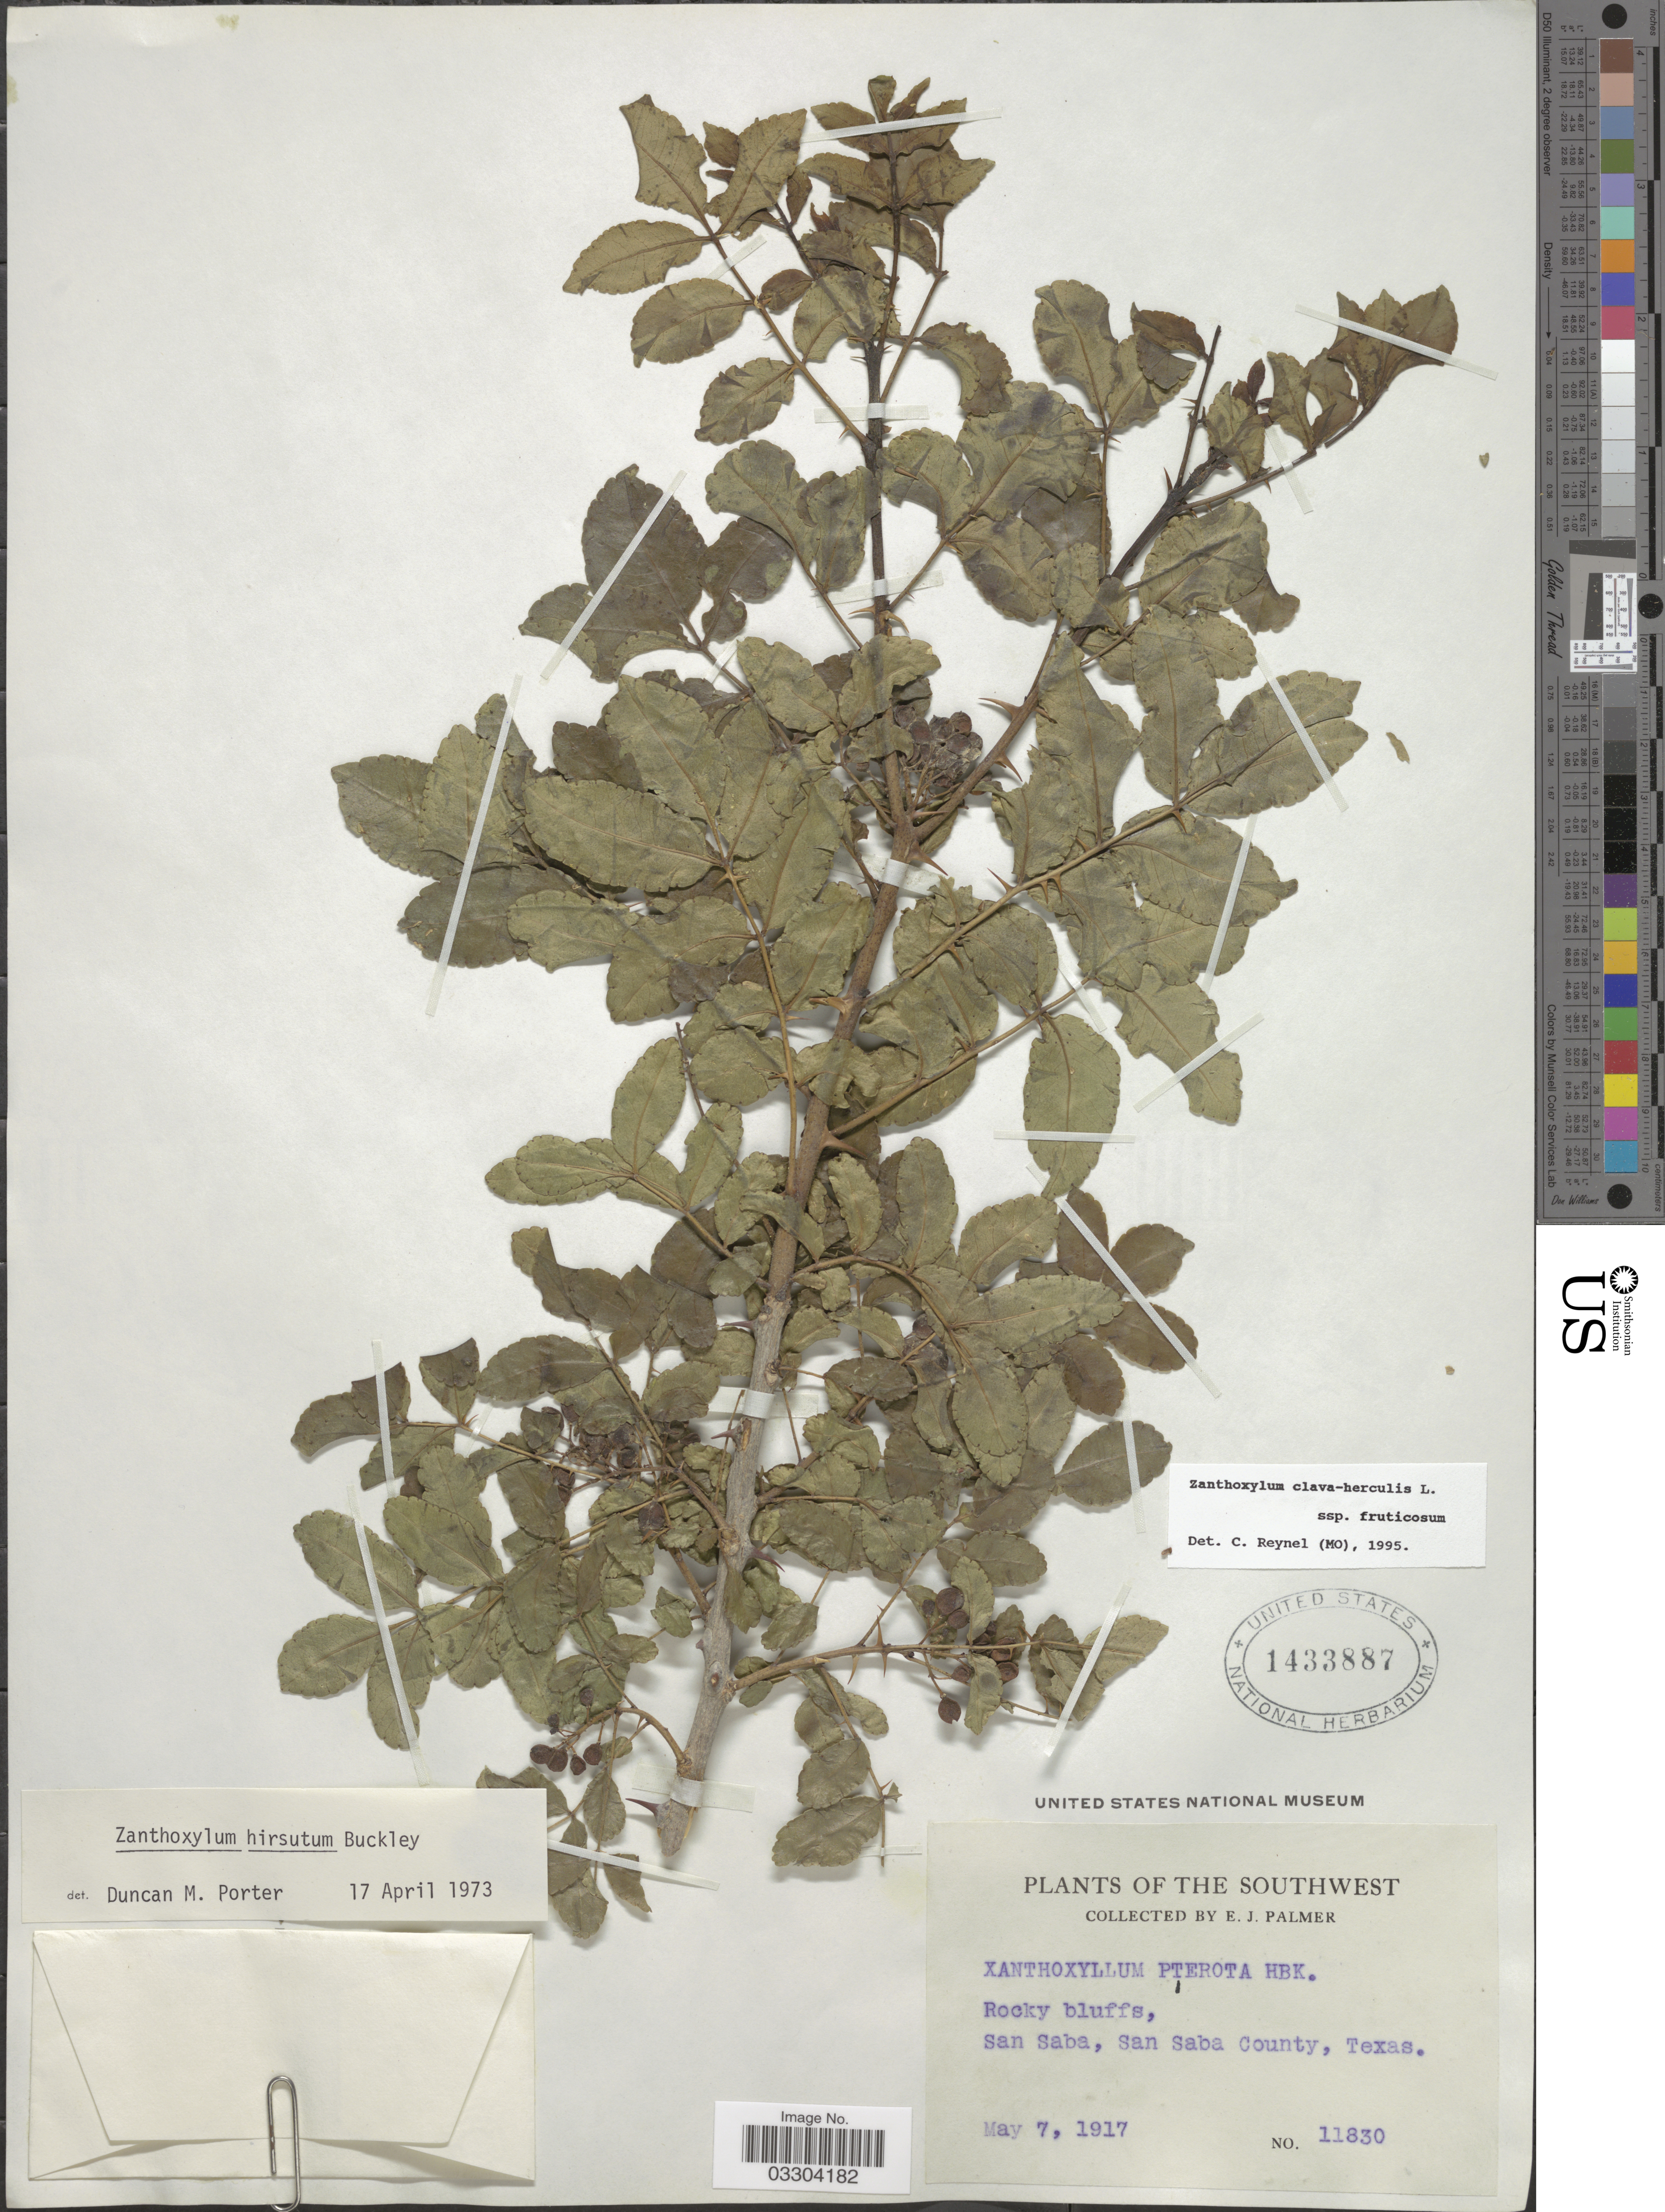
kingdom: Plantae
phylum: Tracheophyta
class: Magnoliopsida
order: Sapindales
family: Rutaceae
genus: Zanthoxylum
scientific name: Zanthoxylum clava-herculis subsp. fruticosum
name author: (A. Gray) Reynel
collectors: E. J. Palmer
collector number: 11830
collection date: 1917-05-07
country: United States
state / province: Texas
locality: The Southwest, Rocky bluffs, San Saba, San Saba County.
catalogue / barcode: US 1433887